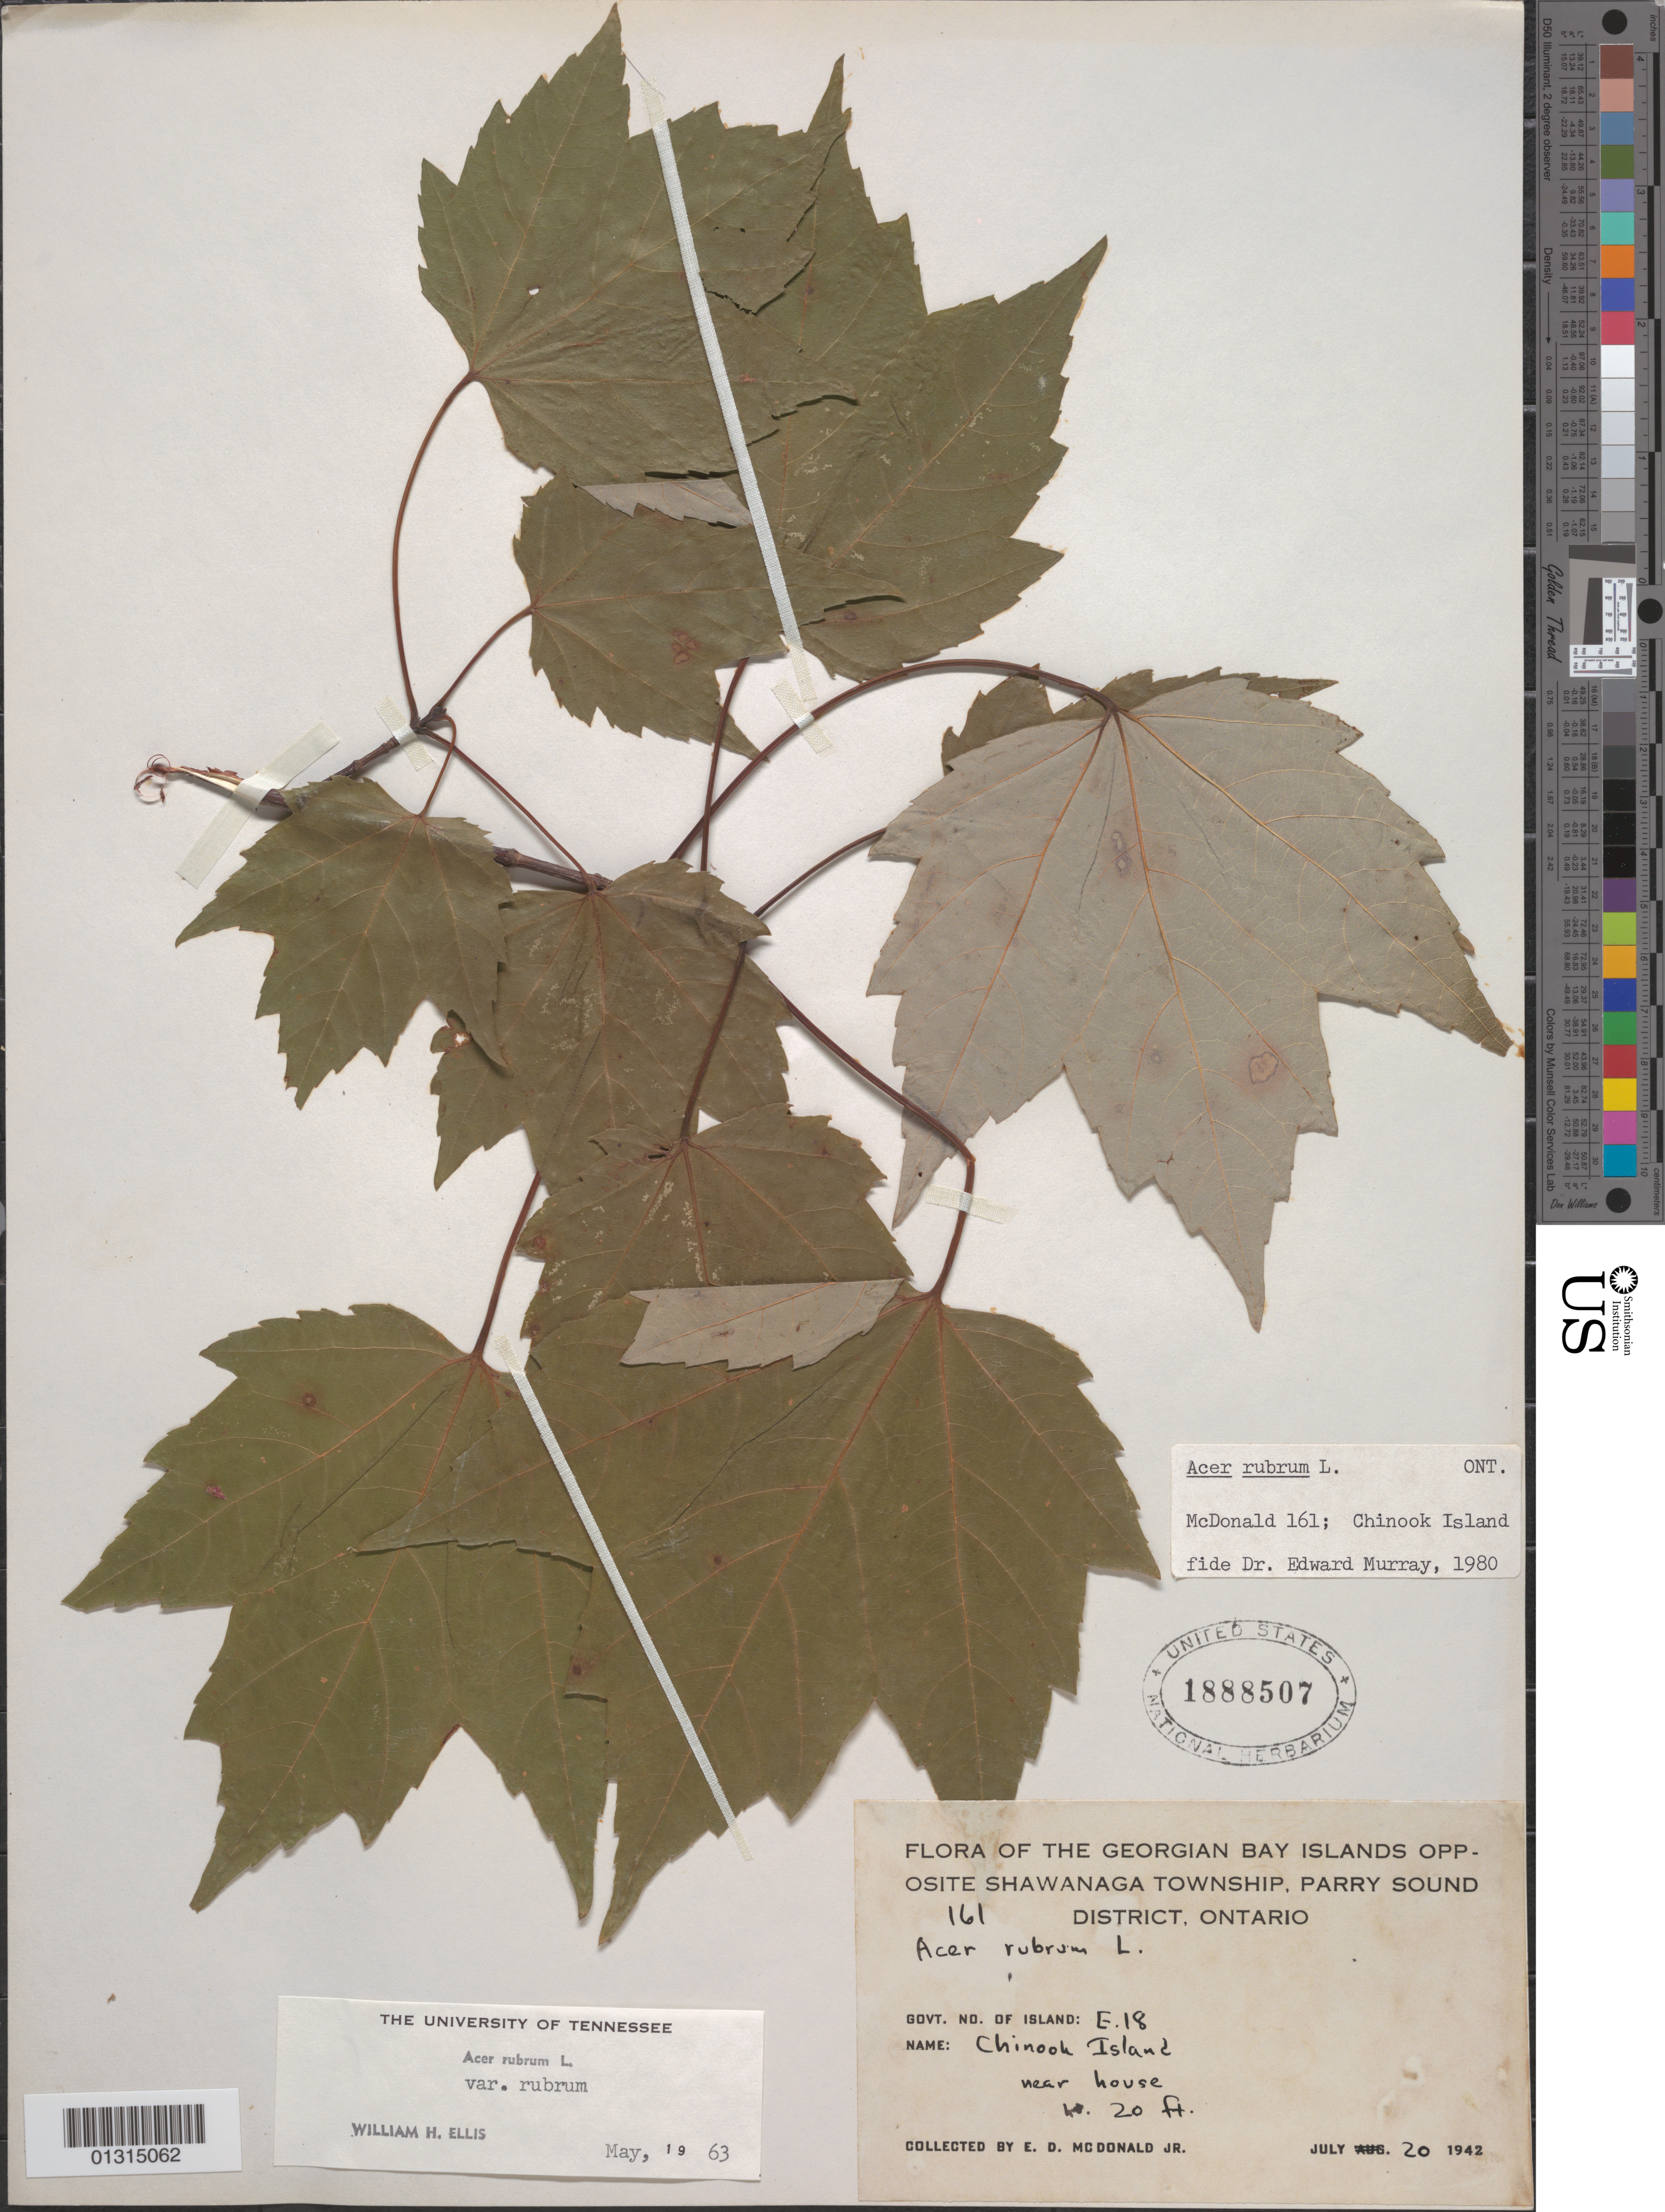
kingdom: Plantae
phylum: Tracheophyta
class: Magnoliopsida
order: Sapindales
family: Sapindaceae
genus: Acer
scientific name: Acer rubrum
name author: L.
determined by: Murray, Edward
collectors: E. D. McDonald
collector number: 161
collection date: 1943-07-20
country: Canada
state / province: Ontario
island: Chinook Island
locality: Georgian Bay Islands, Parry Sound District, Chinook Island (Gov't. No. E-18), near house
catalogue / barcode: US 1888507